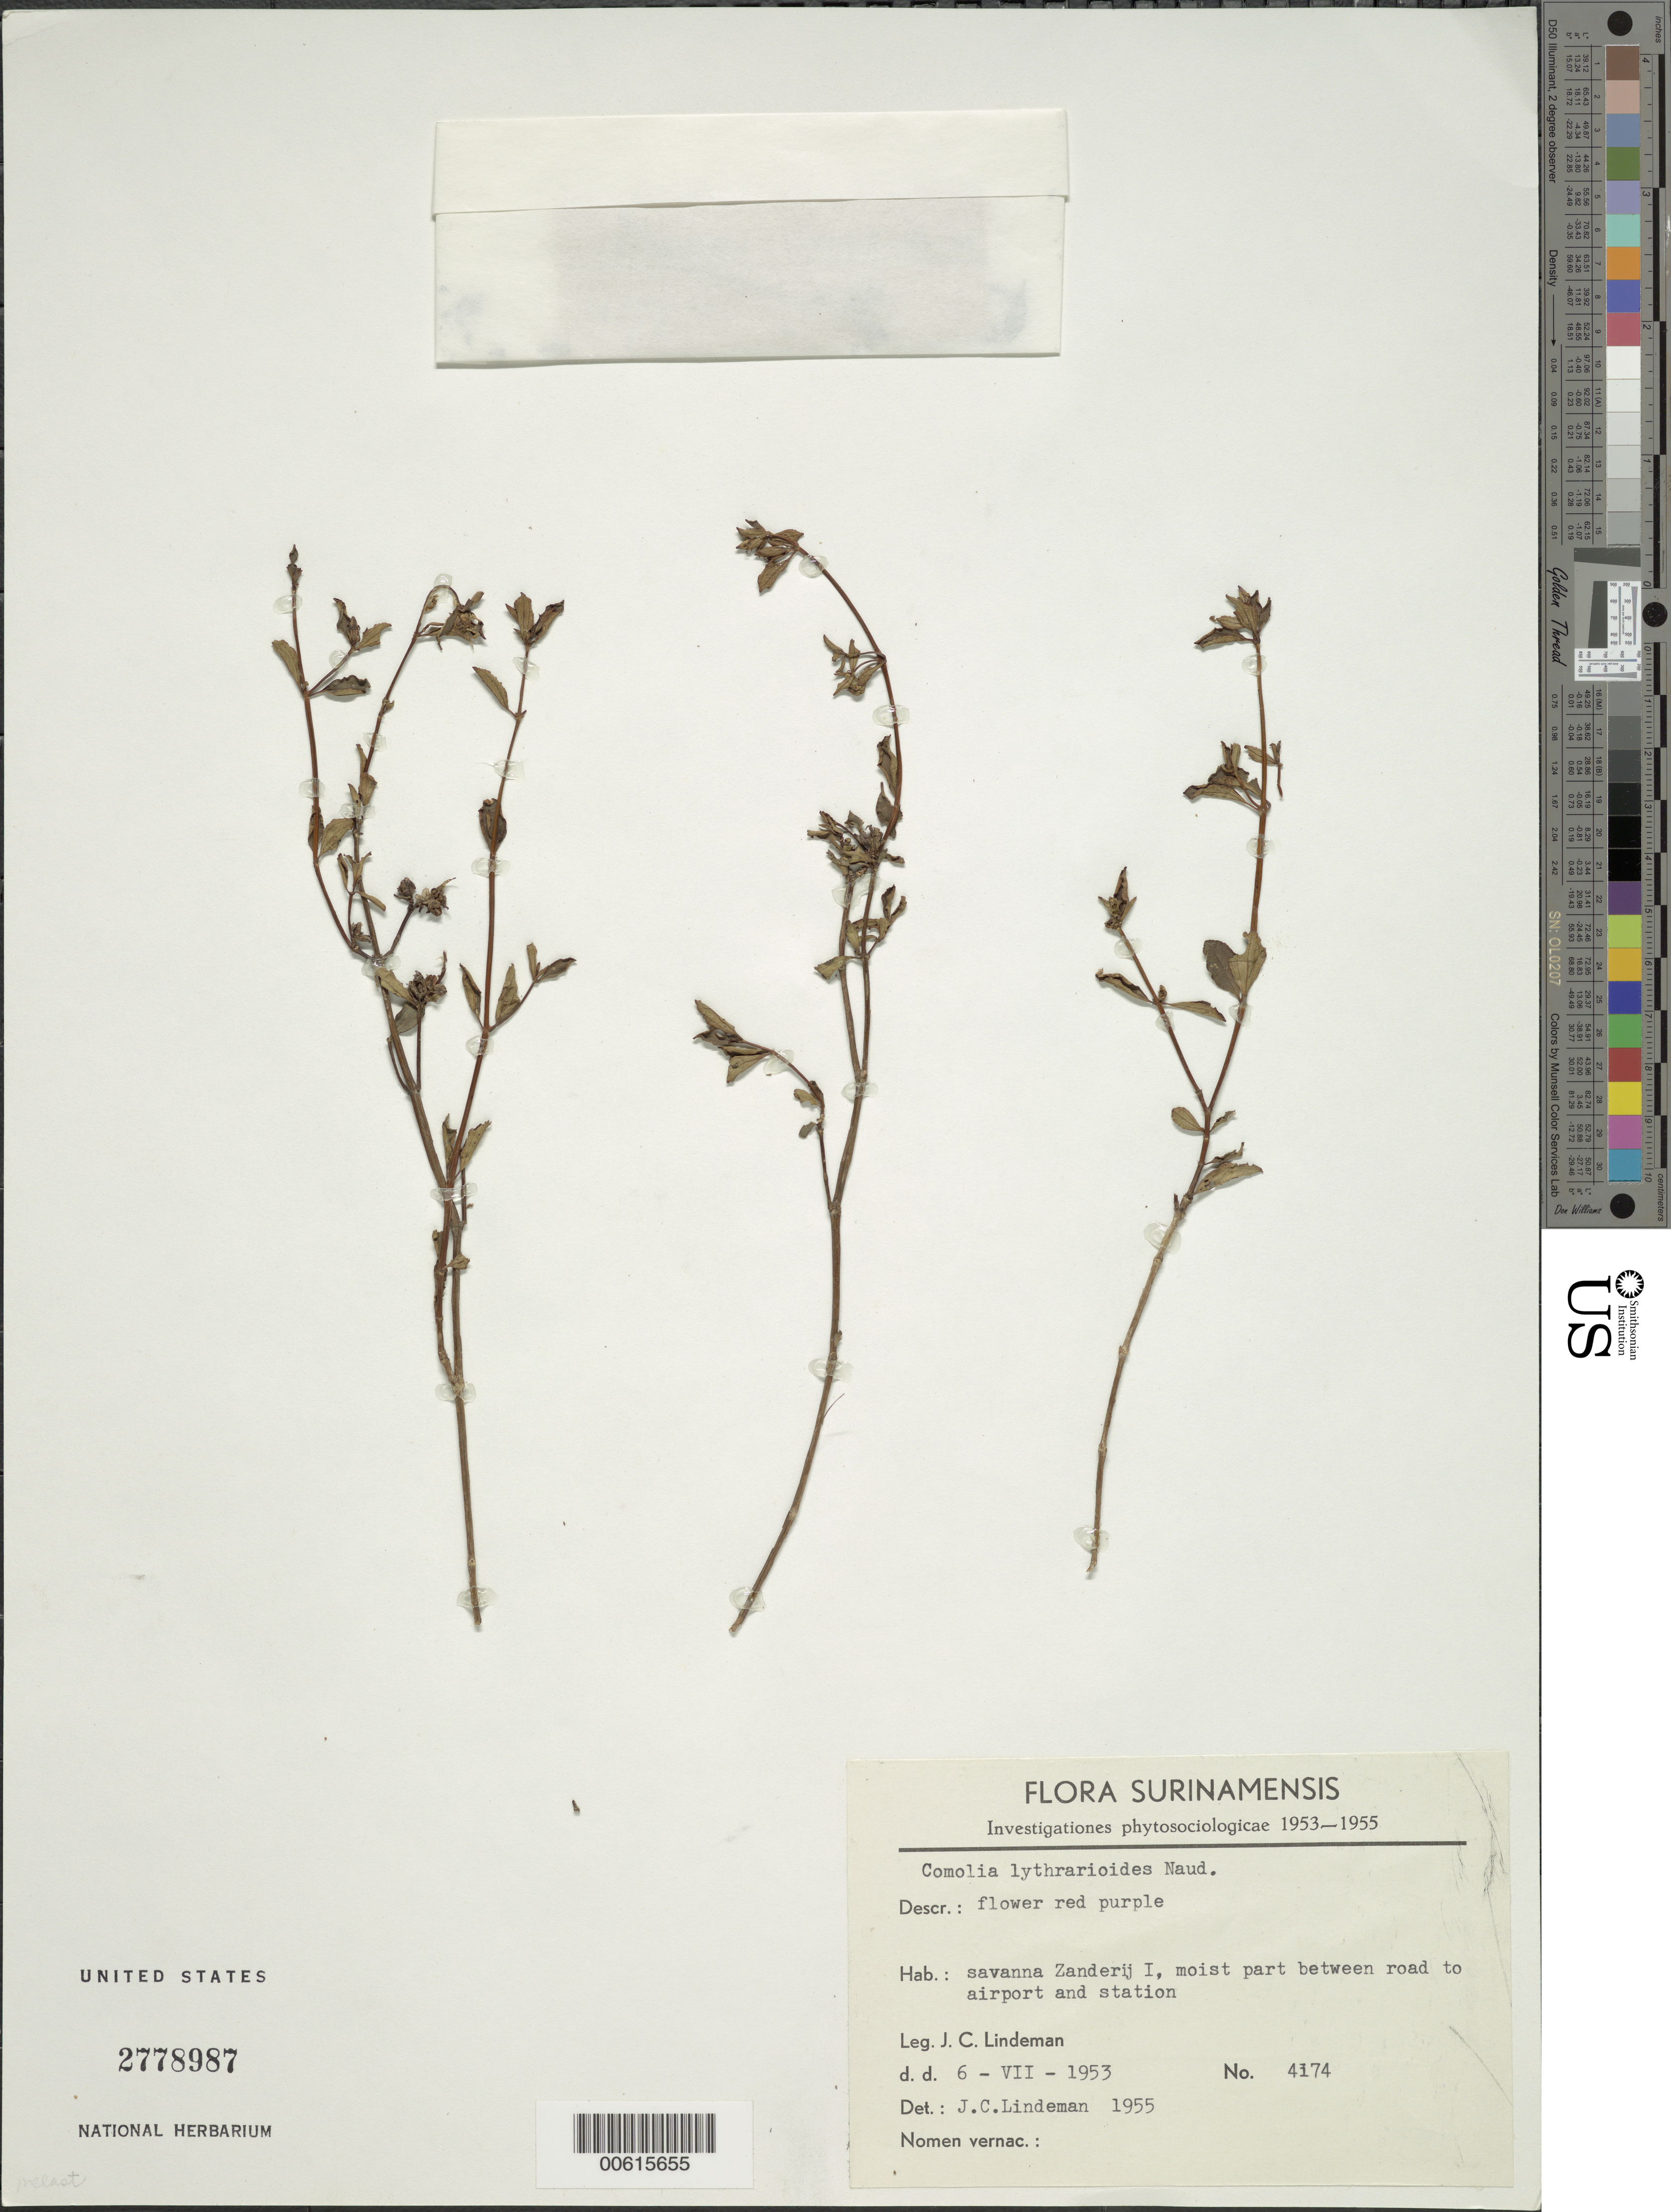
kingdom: Plantae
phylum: Tracheophyta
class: Magnoliopsida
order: Myrtales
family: Melastomataceae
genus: Comolia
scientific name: Comolia lythrarioides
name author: (Steud.) Naudin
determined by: Nunes da Silva, Diego, (RB), Jardim Botanico do Rio de Janeiro - Herbario (BRAZIL)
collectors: J. C. Lindeman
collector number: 4174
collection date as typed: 6-Jul-53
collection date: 1953-07-06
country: Suriname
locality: Jodensavanne-Mapane kreek area (Suriname River)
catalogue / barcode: US 2778987